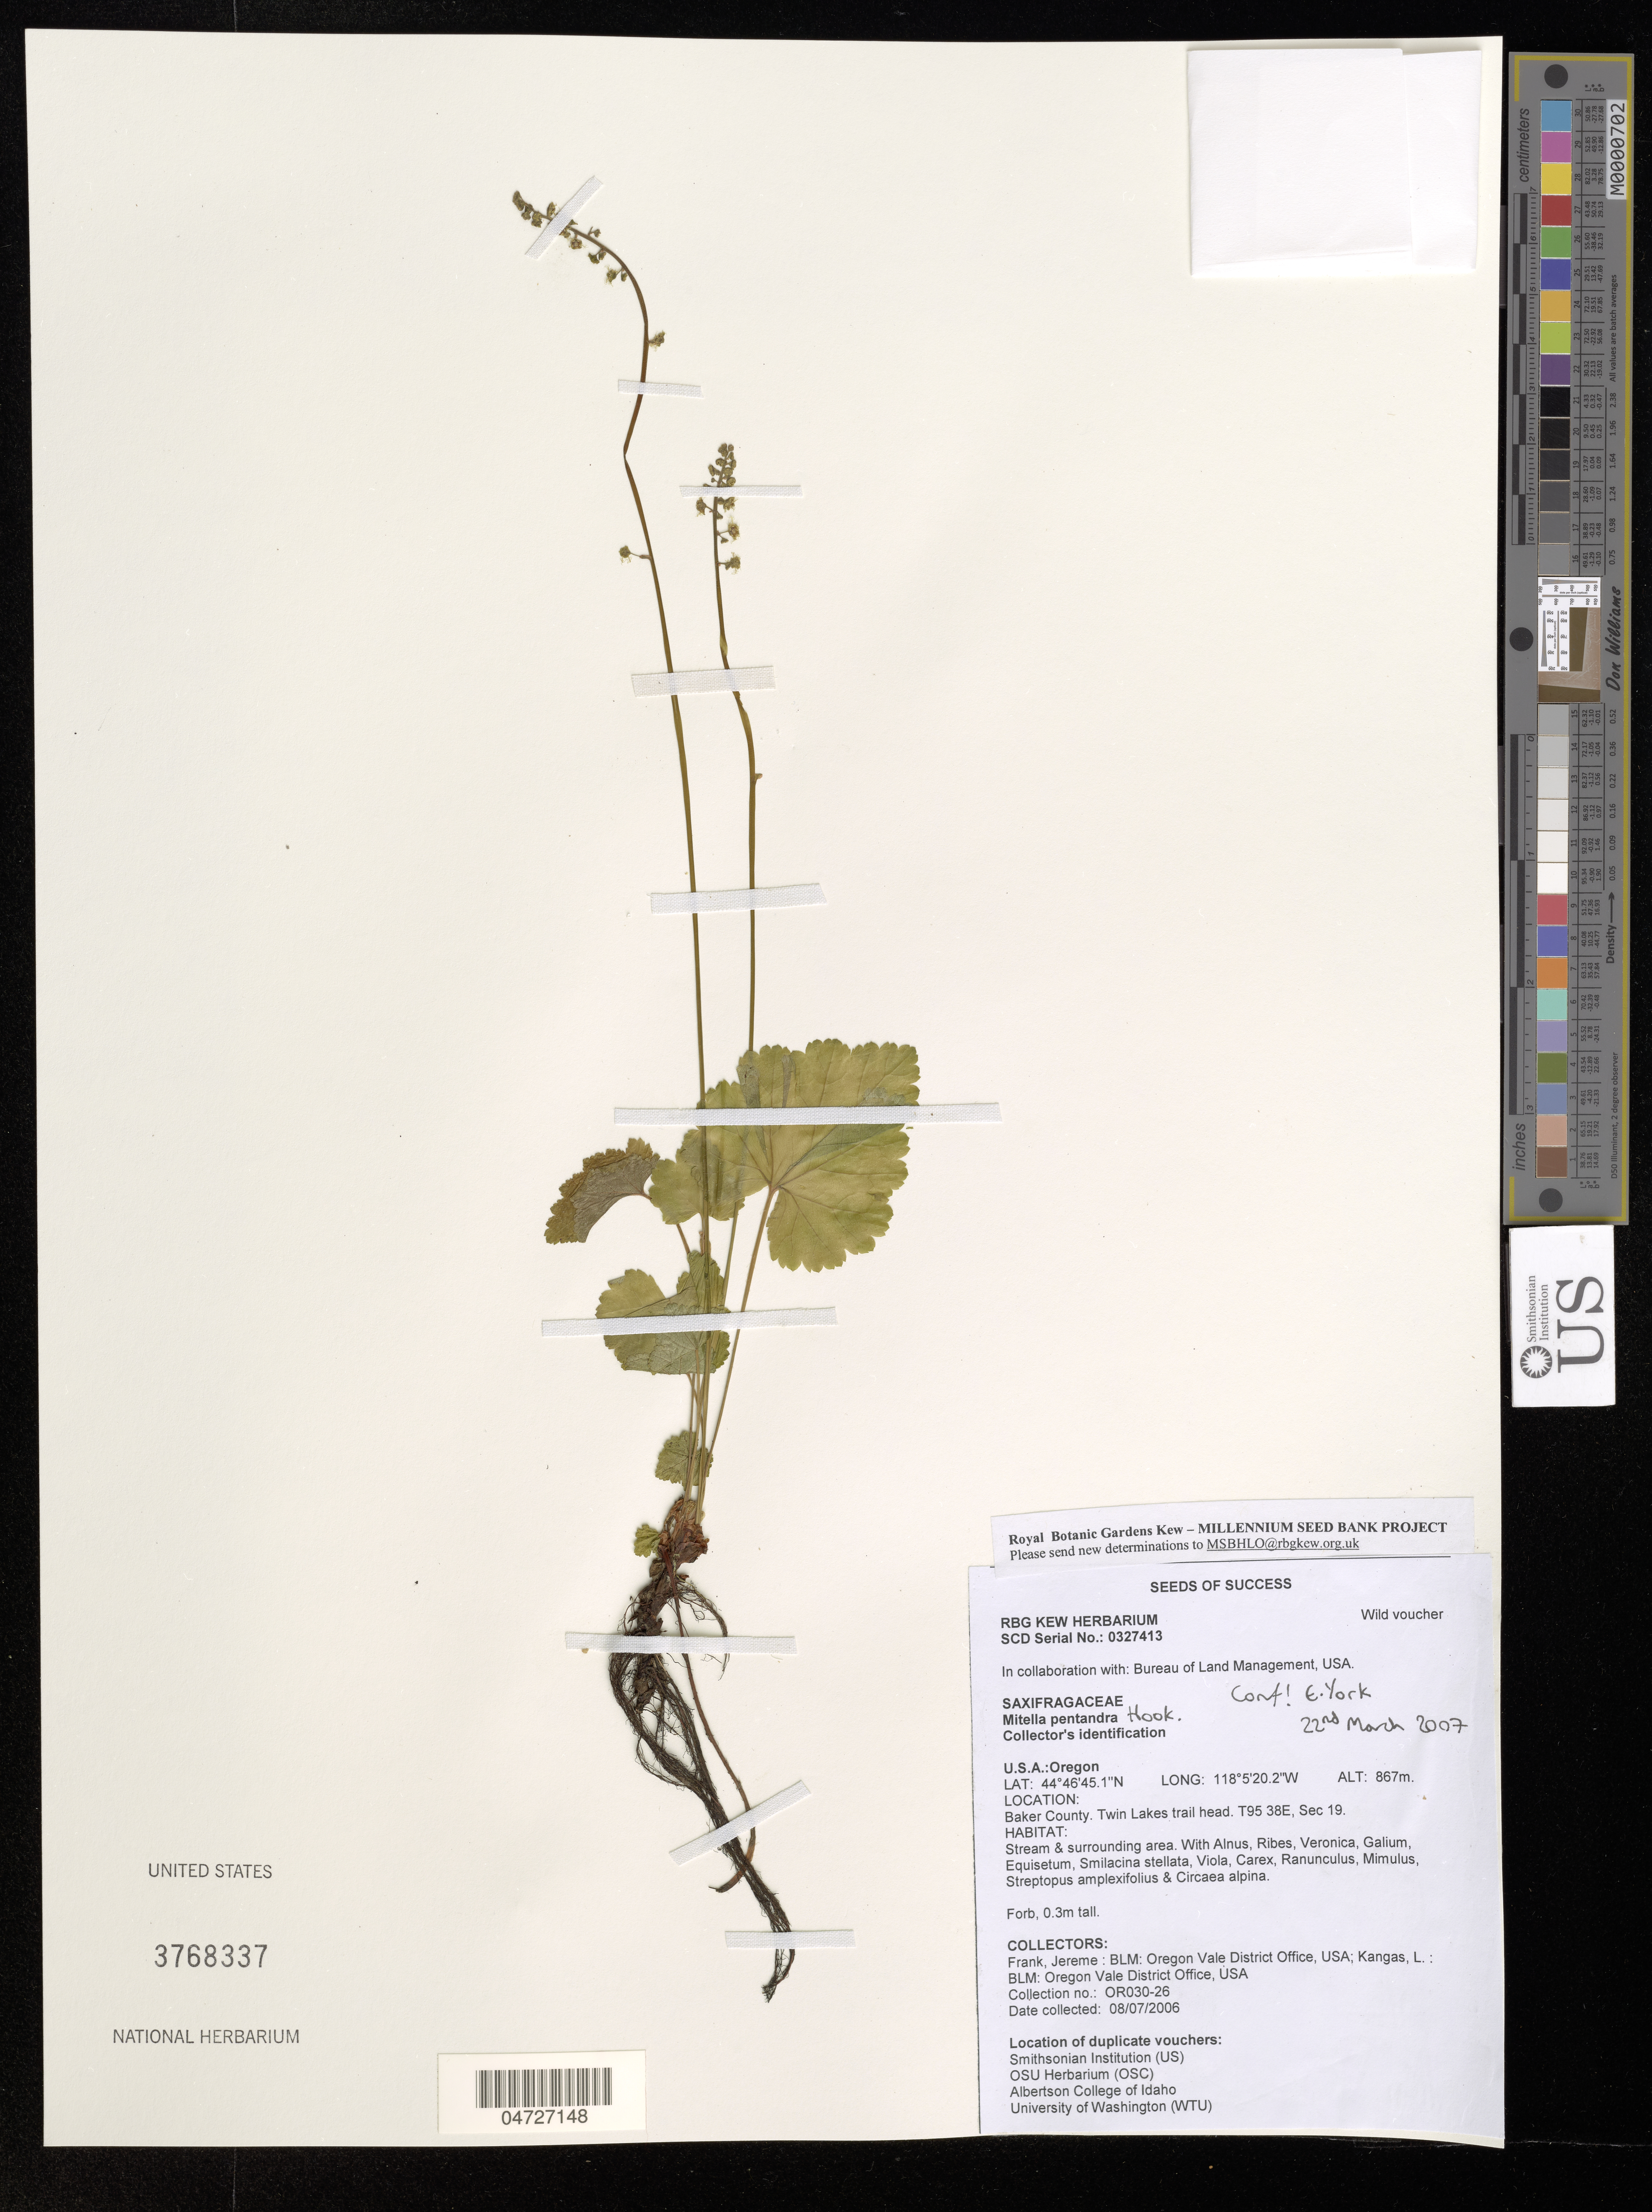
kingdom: Plantae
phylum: Tracheophyta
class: Magnoliopsida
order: Saxifragales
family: Saxifragaceae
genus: Mitella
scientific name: Mitella pentandra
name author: Hook.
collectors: J. Frank & L. Kangas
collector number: OR030-26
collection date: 2006-07-08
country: United States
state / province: Oregon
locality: Baker County. Twin Lakes trail head. T95 38E, Sec 19.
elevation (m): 867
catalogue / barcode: US 3768337